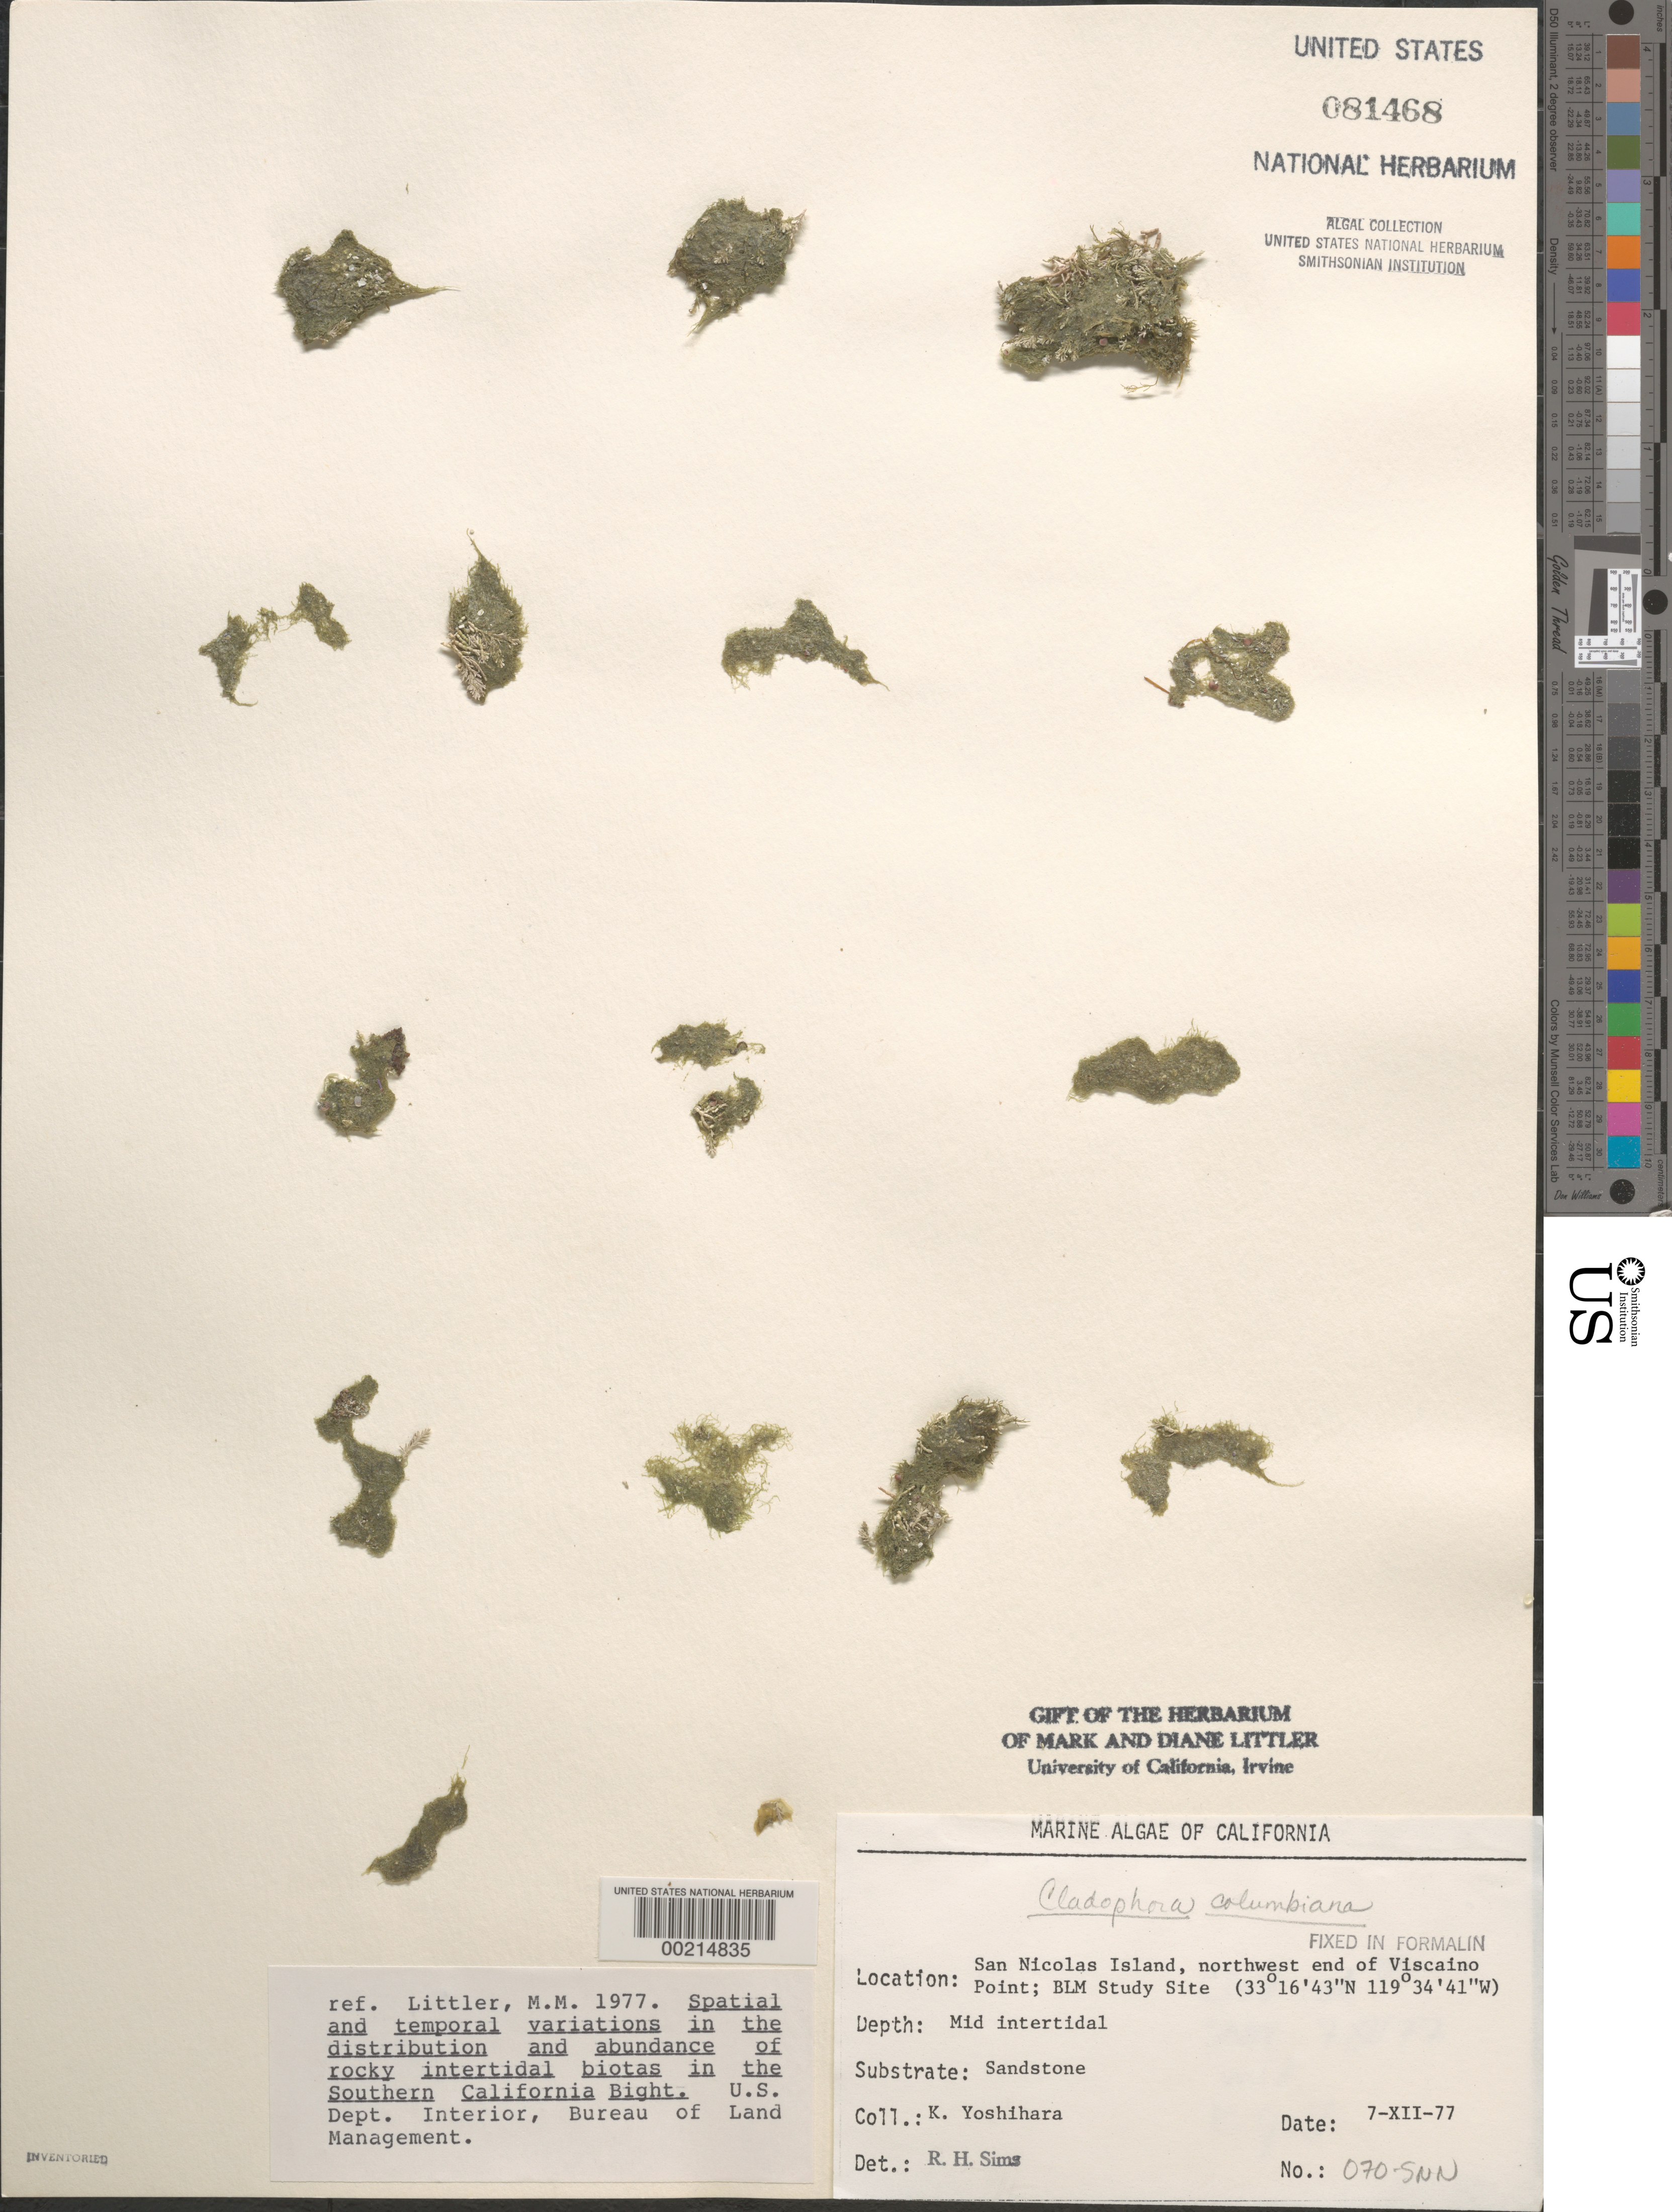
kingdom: Plantae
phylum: Chlorophyta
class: Ulvophyceae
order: Cladophorales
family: Cladophoraceae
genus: Cladophora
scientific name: Cladophora columbiana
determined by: Sims, Robert H.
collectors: K. Yoshihara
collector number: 070-snn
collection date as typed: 07 Dec 1977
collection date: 1977-12-07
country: United States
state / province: California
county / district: Ventura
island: San Nicolas Island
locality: Northwest end of Vizcaino Point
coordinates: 33 16'43"N, 119 16'41"W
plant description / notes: BLM-SOCALBIGHT Rocky Intertidal Survey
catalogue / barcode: US 81468